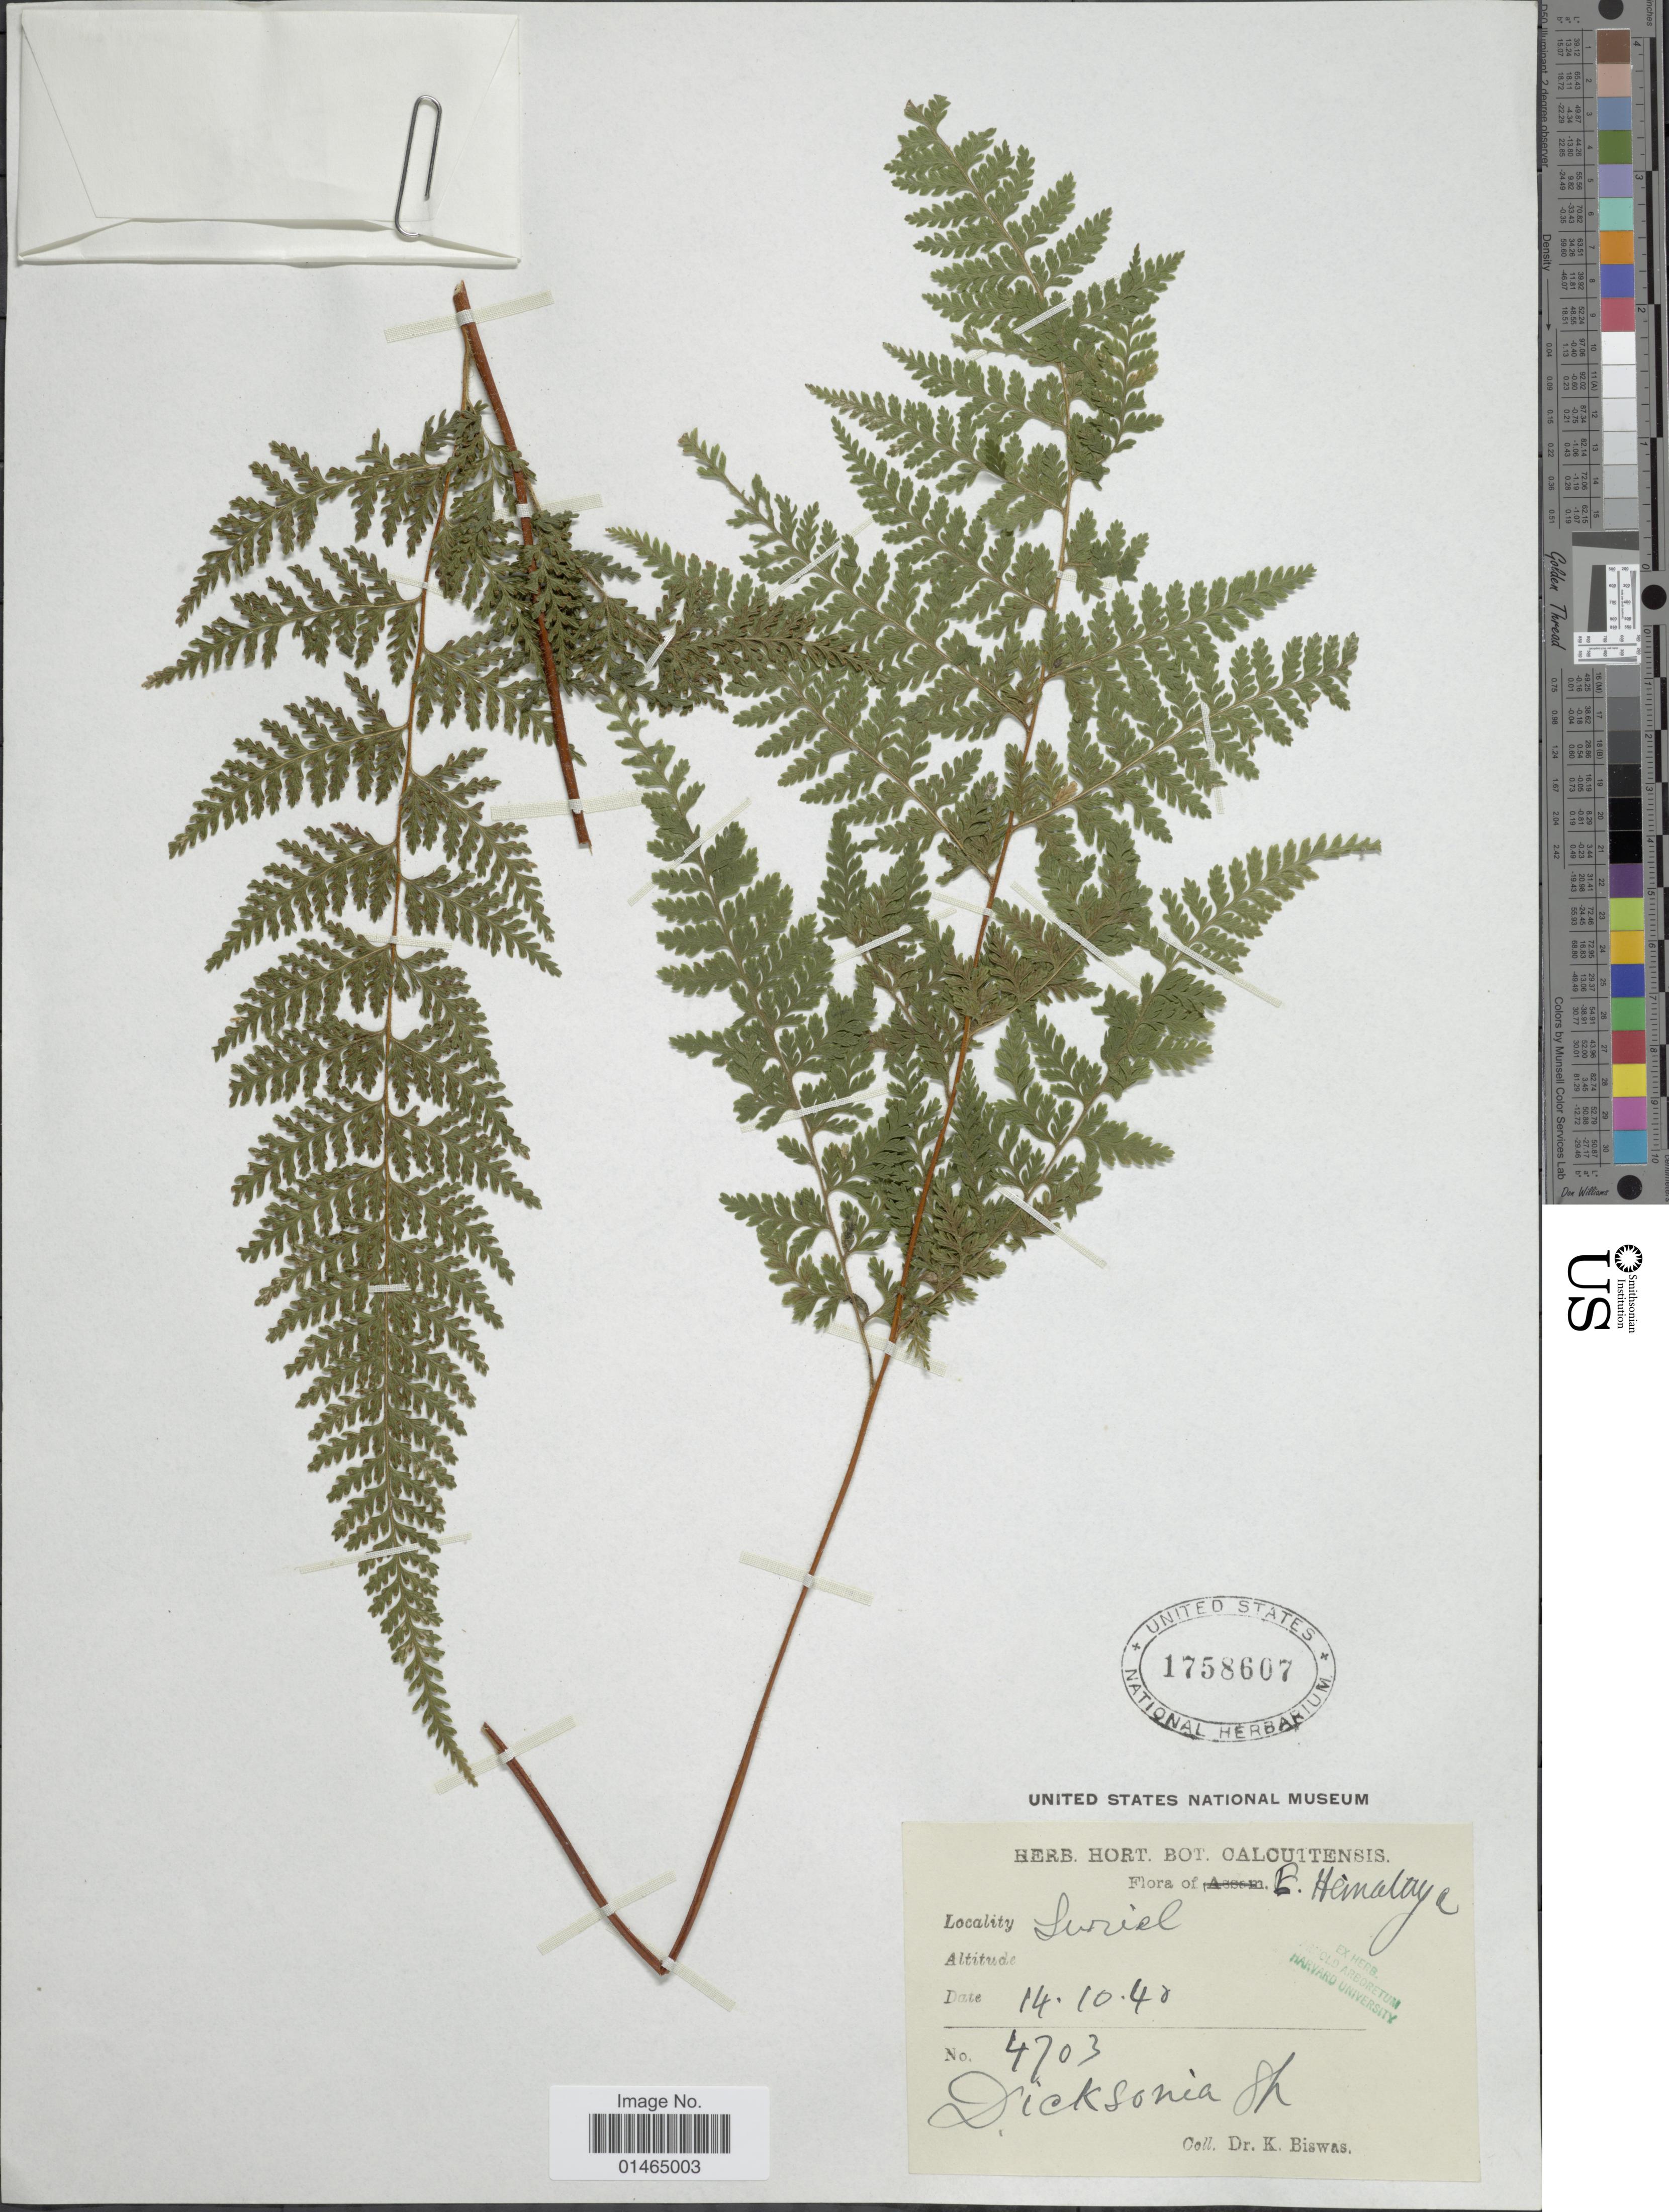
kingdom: Plantae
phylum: Tracheophyta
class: Polypodiopsida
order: Polypodiales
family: Dennstaedtiaceae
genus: Dennstaedtia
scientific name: Dennstaedtia sp.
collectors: K. Biswas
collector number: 4703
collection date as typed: Transcribed d/m/y: 14/10/40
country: India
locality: E. Himalaya. Swriel [interpreted]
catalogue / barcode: US 1758607